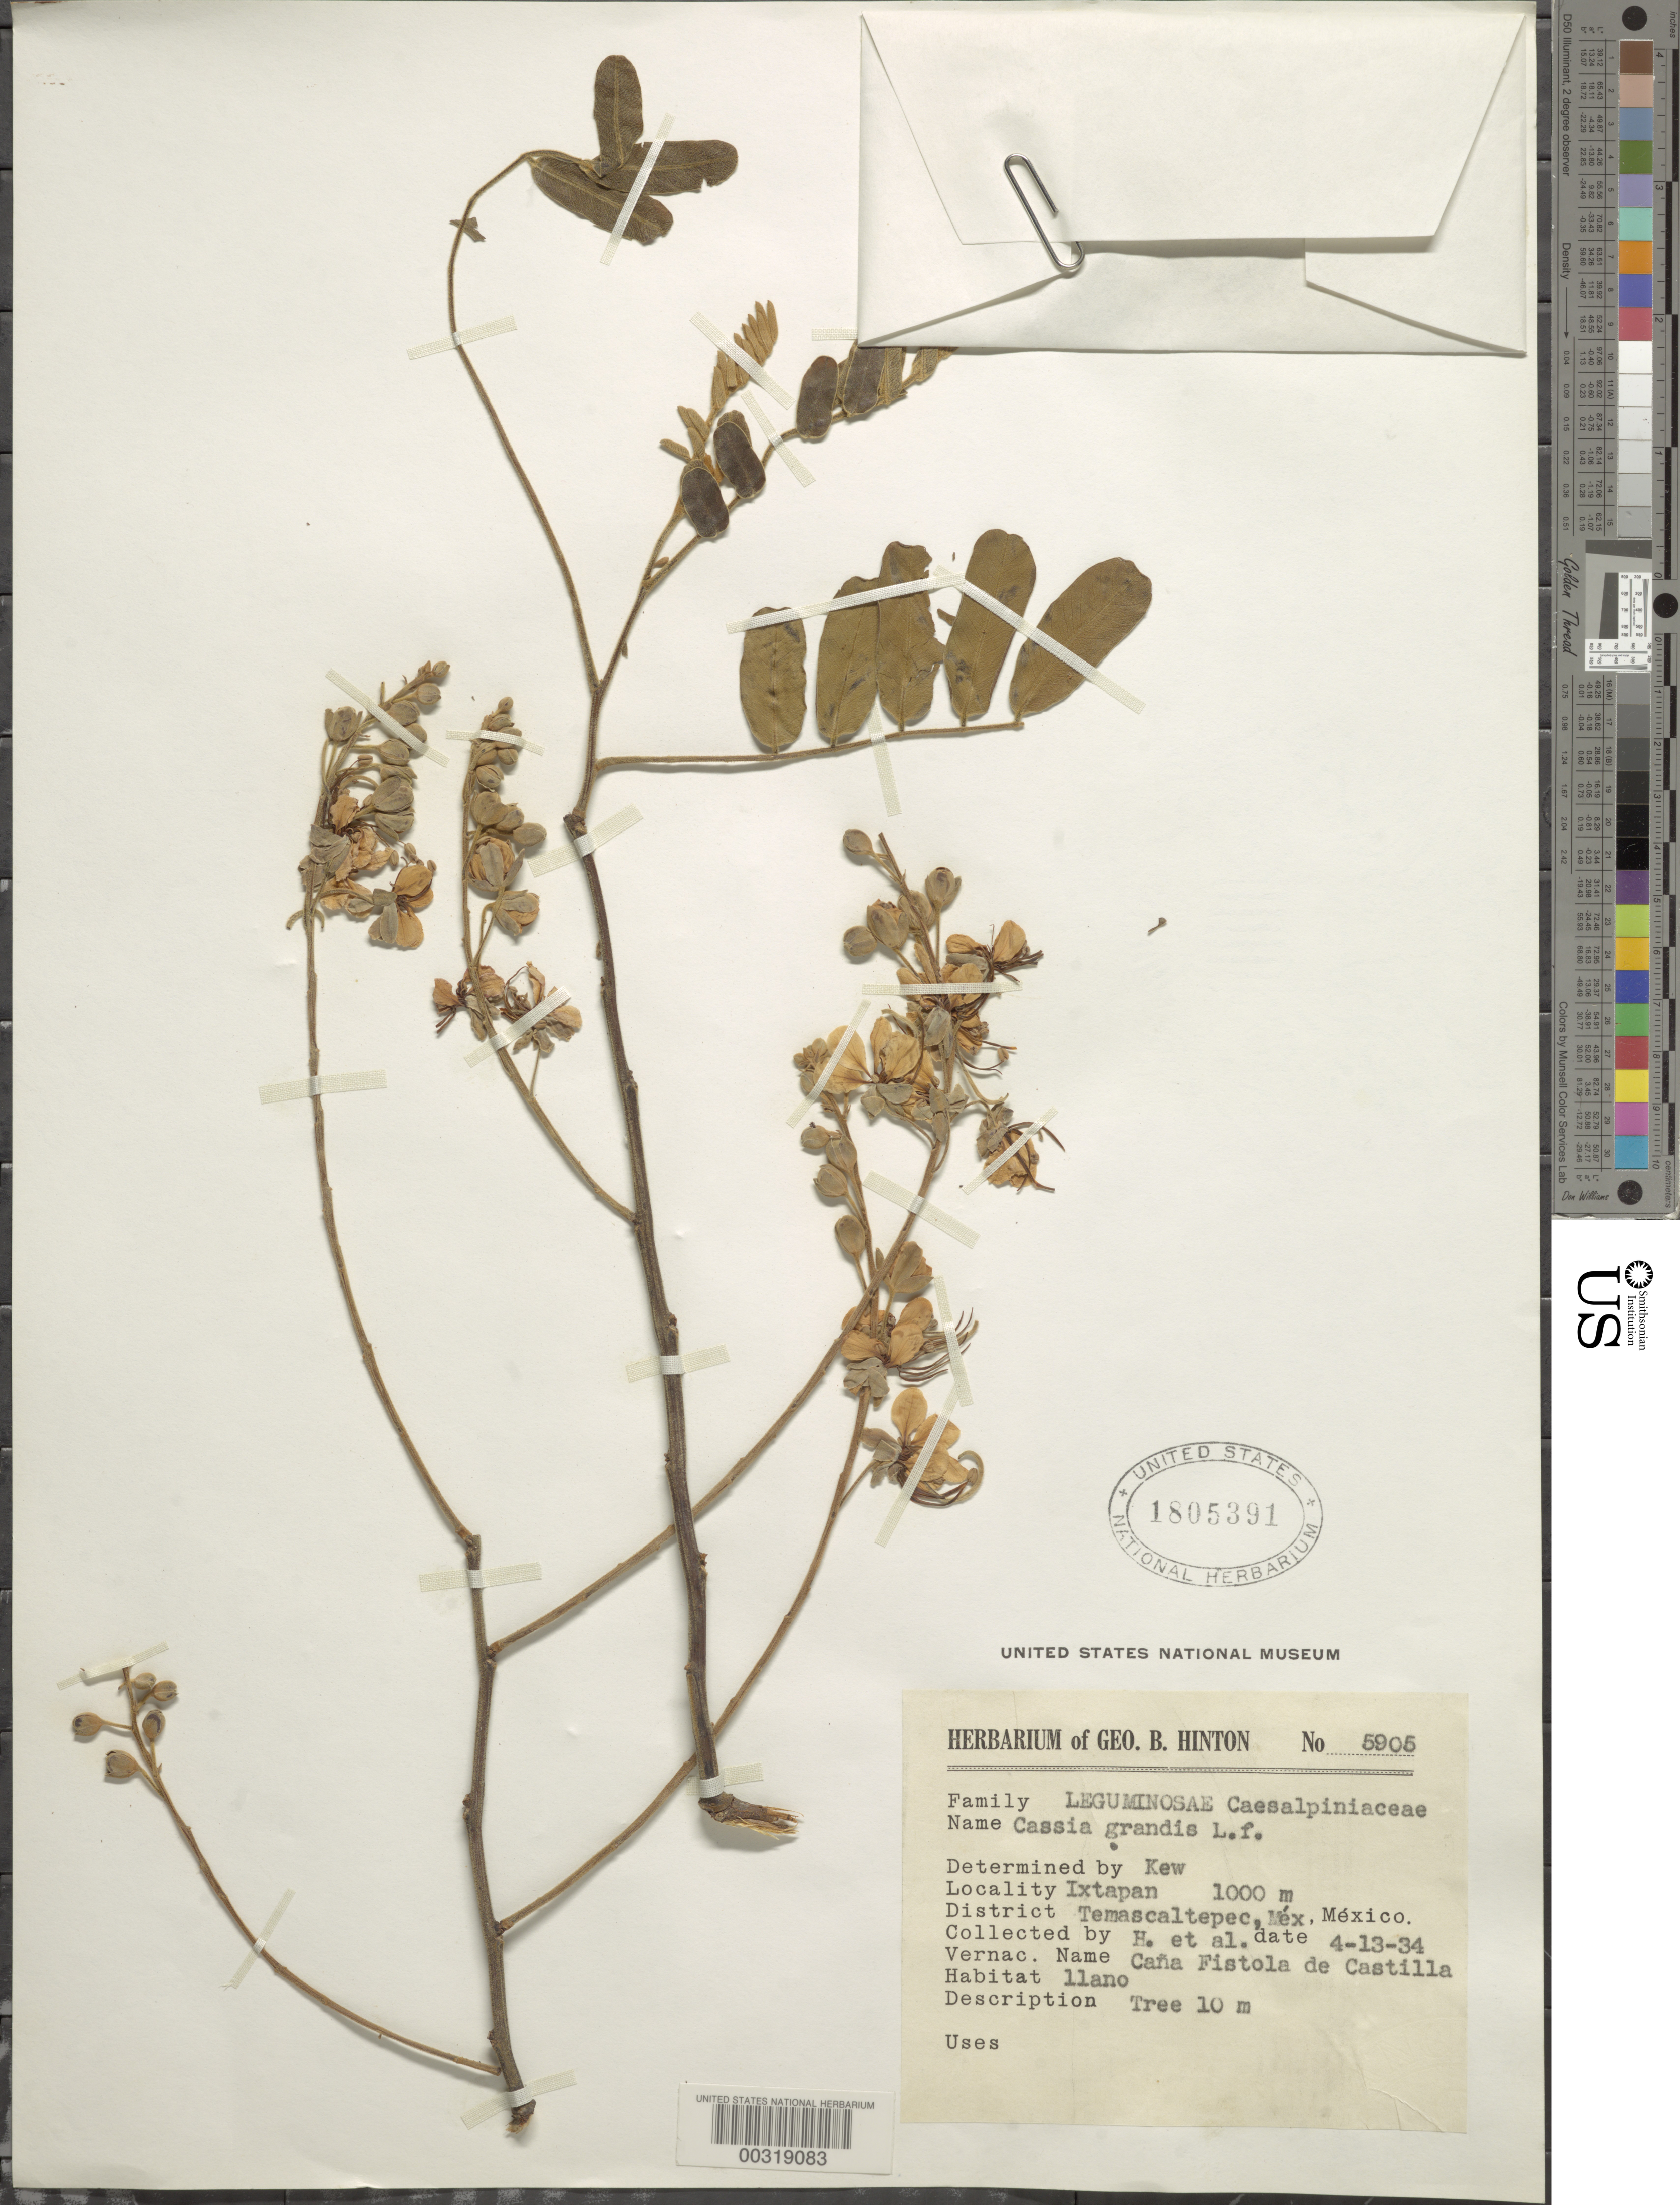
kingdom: Plantae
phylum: Tracheophyta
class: Magnoliopsida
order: Fabales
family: Fabaceae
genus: Cassia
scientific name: Cassia grandis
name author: L. f.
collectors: G. B. Hinton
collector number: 5905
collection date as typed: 13 Apr 1934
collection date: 1934-04-13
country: Mexico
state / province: México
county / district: Temascaltepec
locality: Ixtapan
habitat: Llano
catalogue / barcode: US 1805391